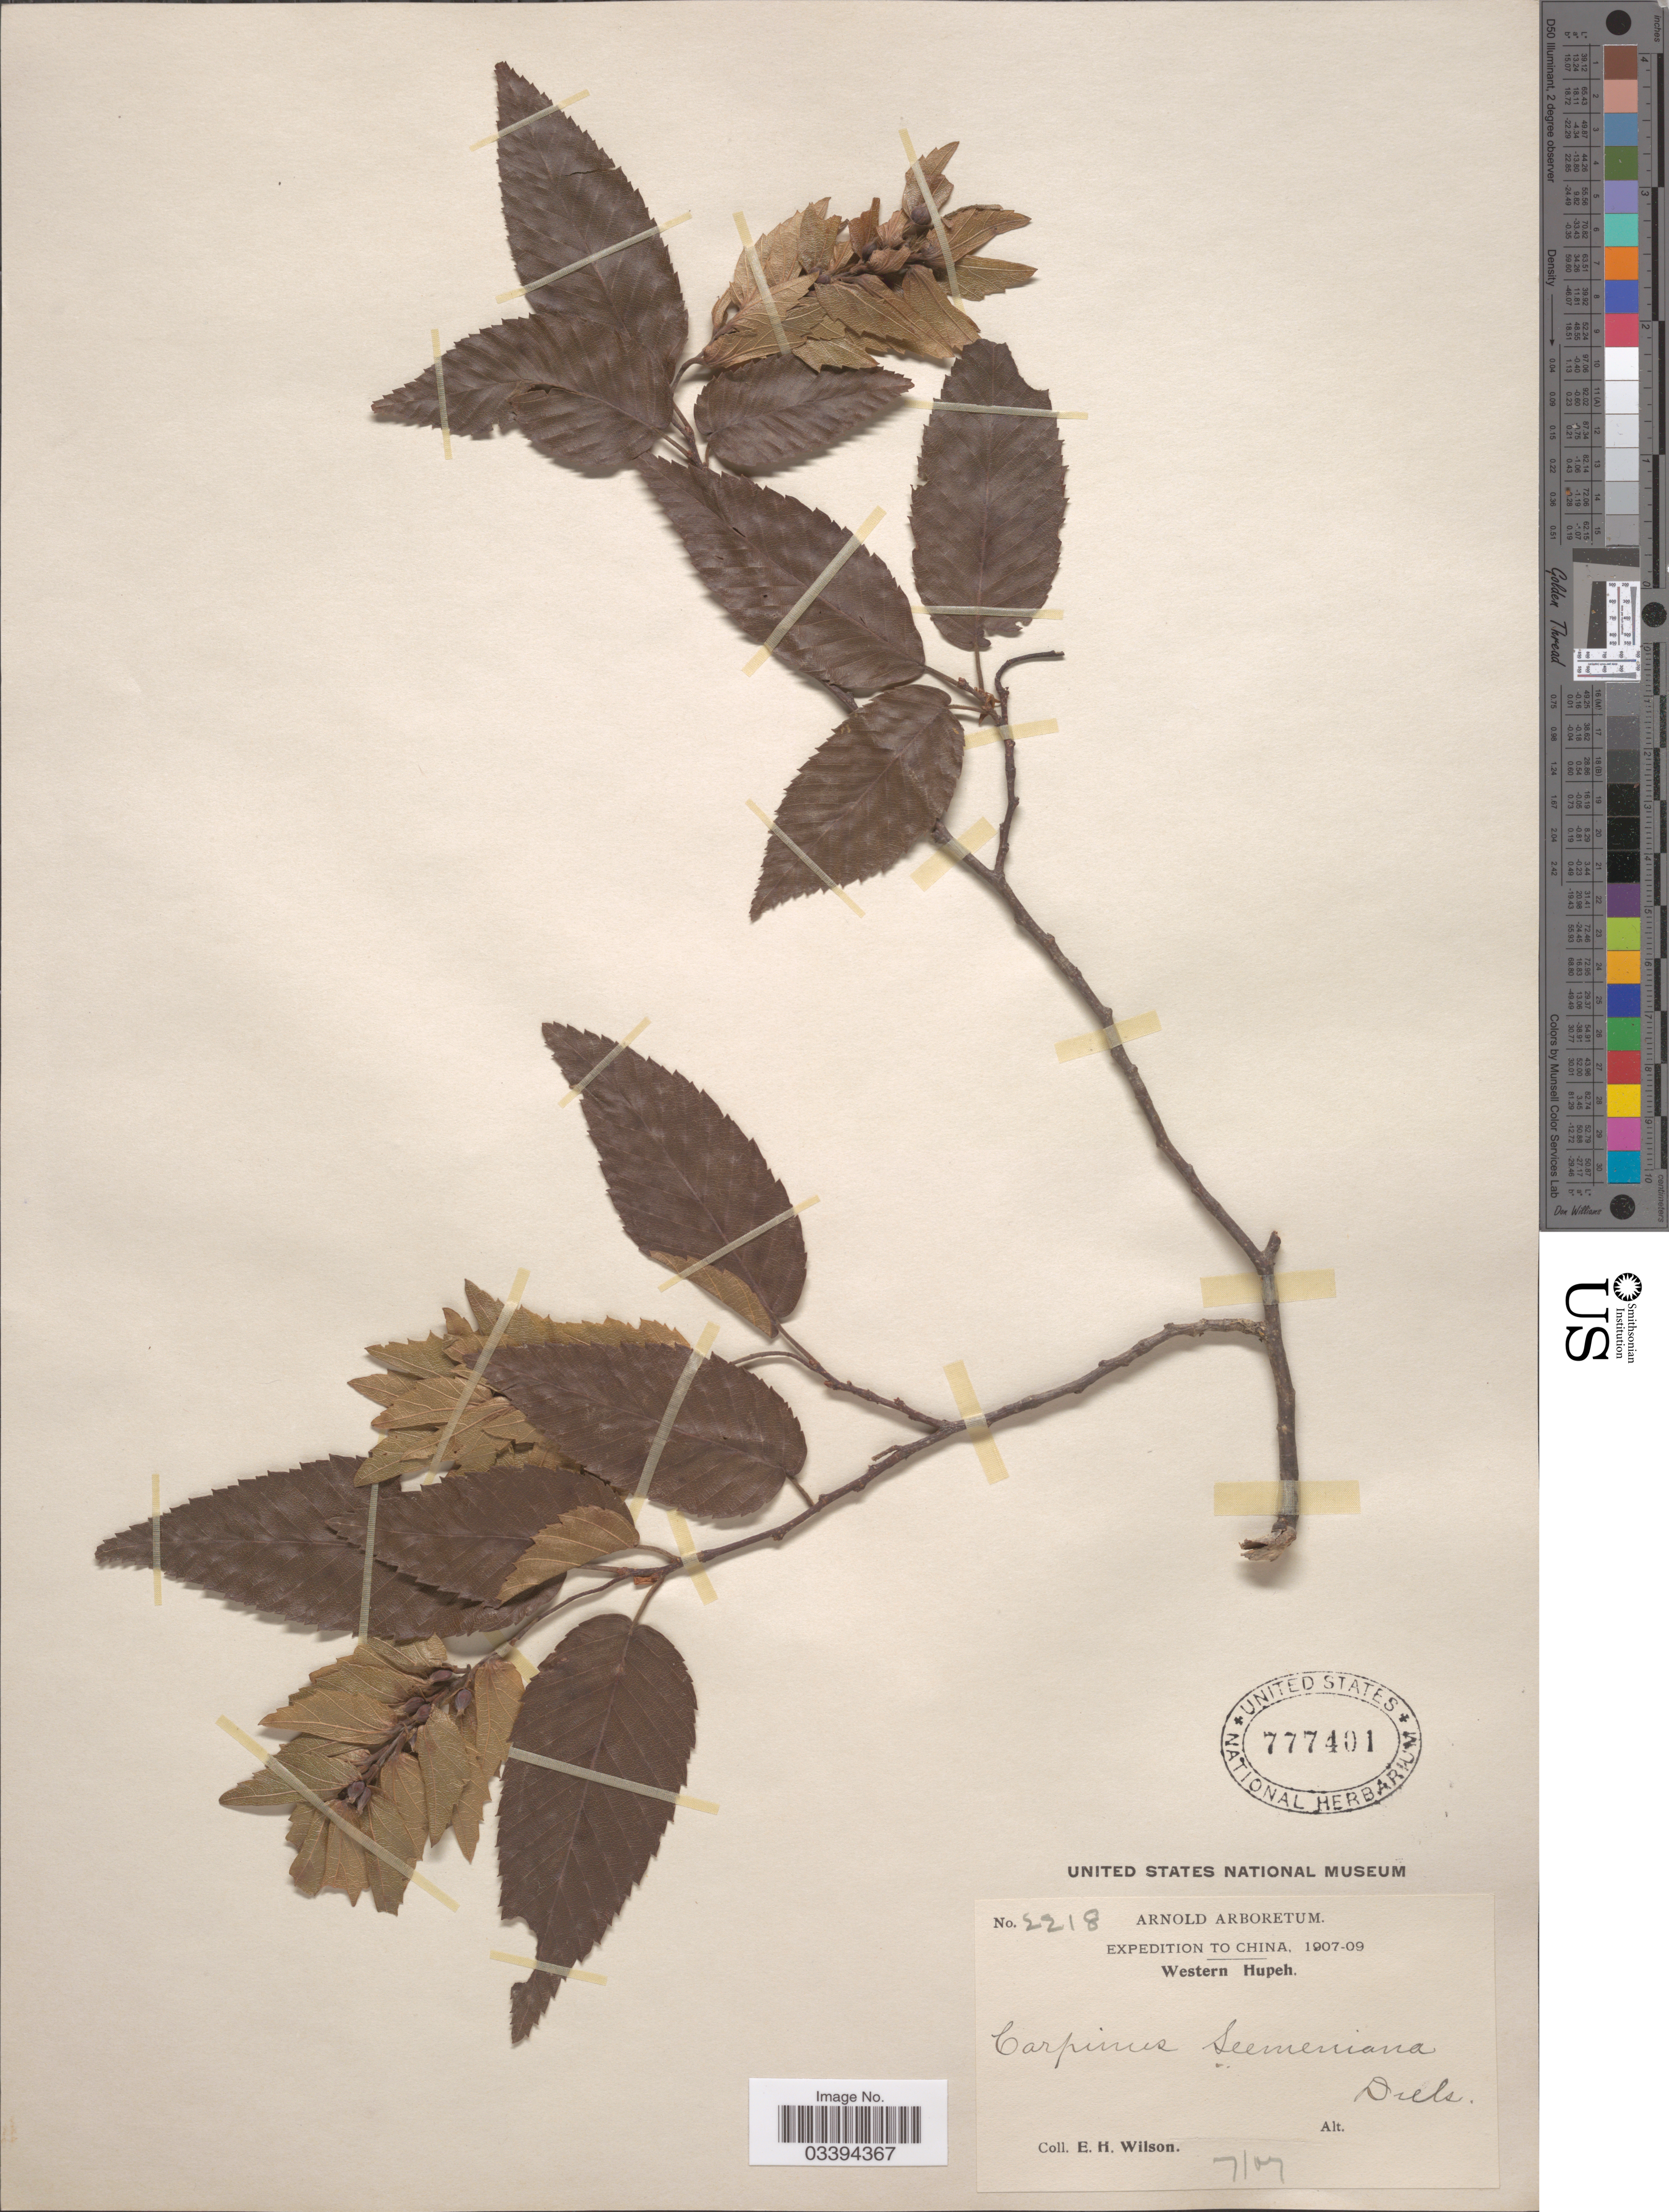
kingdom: Plantae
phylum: Tracheophyta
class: Magnoliopsida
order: Fagales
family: Betulaceae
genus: Carpinus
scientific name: Carpinus seemeniana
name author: Diels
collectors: E. Wilson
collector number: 2218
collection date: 1907-07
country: China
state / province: Hubei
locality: Western Hupeh.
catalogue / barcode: US 777401